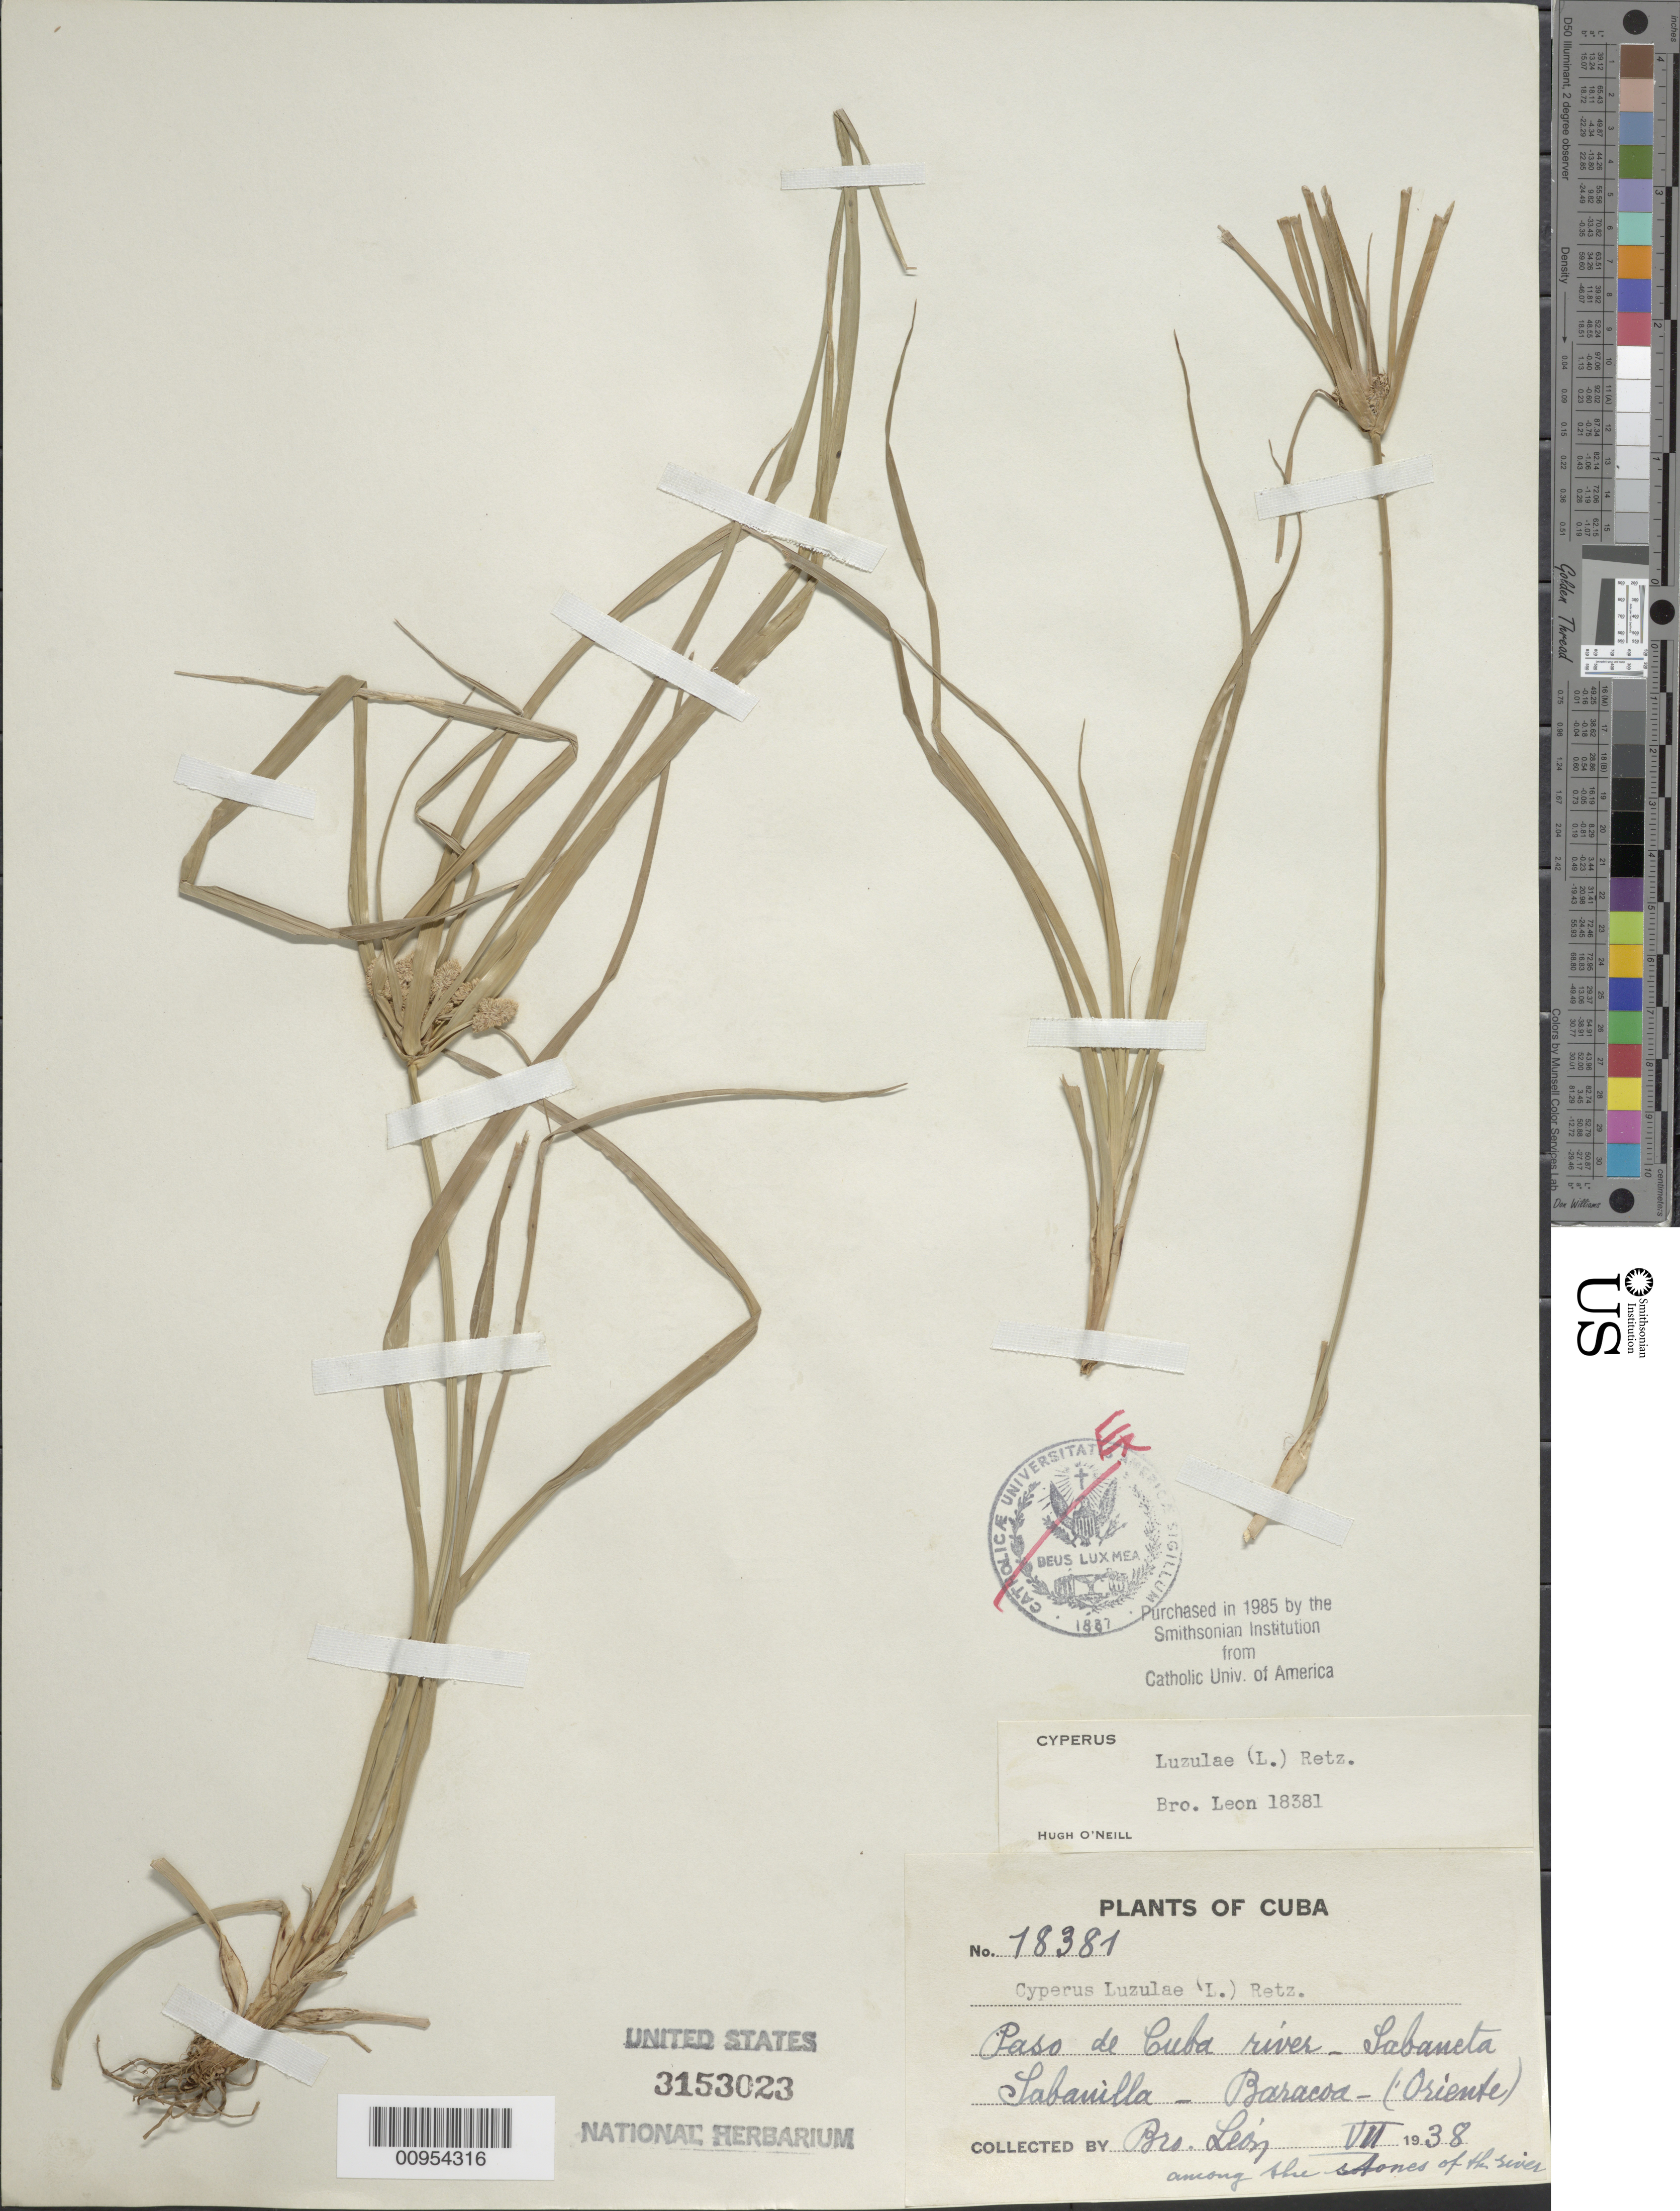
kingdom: Plantae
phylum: Tracheophyta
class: Liliopsida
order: Poales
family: Cyperaceae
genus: Cyperus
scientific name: Cyperus luzulae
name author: (L.) Rottb. ex Retz.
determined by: O'Neill, Hugh T.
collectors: Bro. León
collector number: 18381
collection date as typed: Jul 1938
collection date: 1938-07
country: Cuba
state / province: Guantanamo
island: Cuba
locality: Paso de Cuba river, Sabaneta Sabanilla, Baracoa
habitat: Among the stones of the river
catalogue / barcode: US 3153023